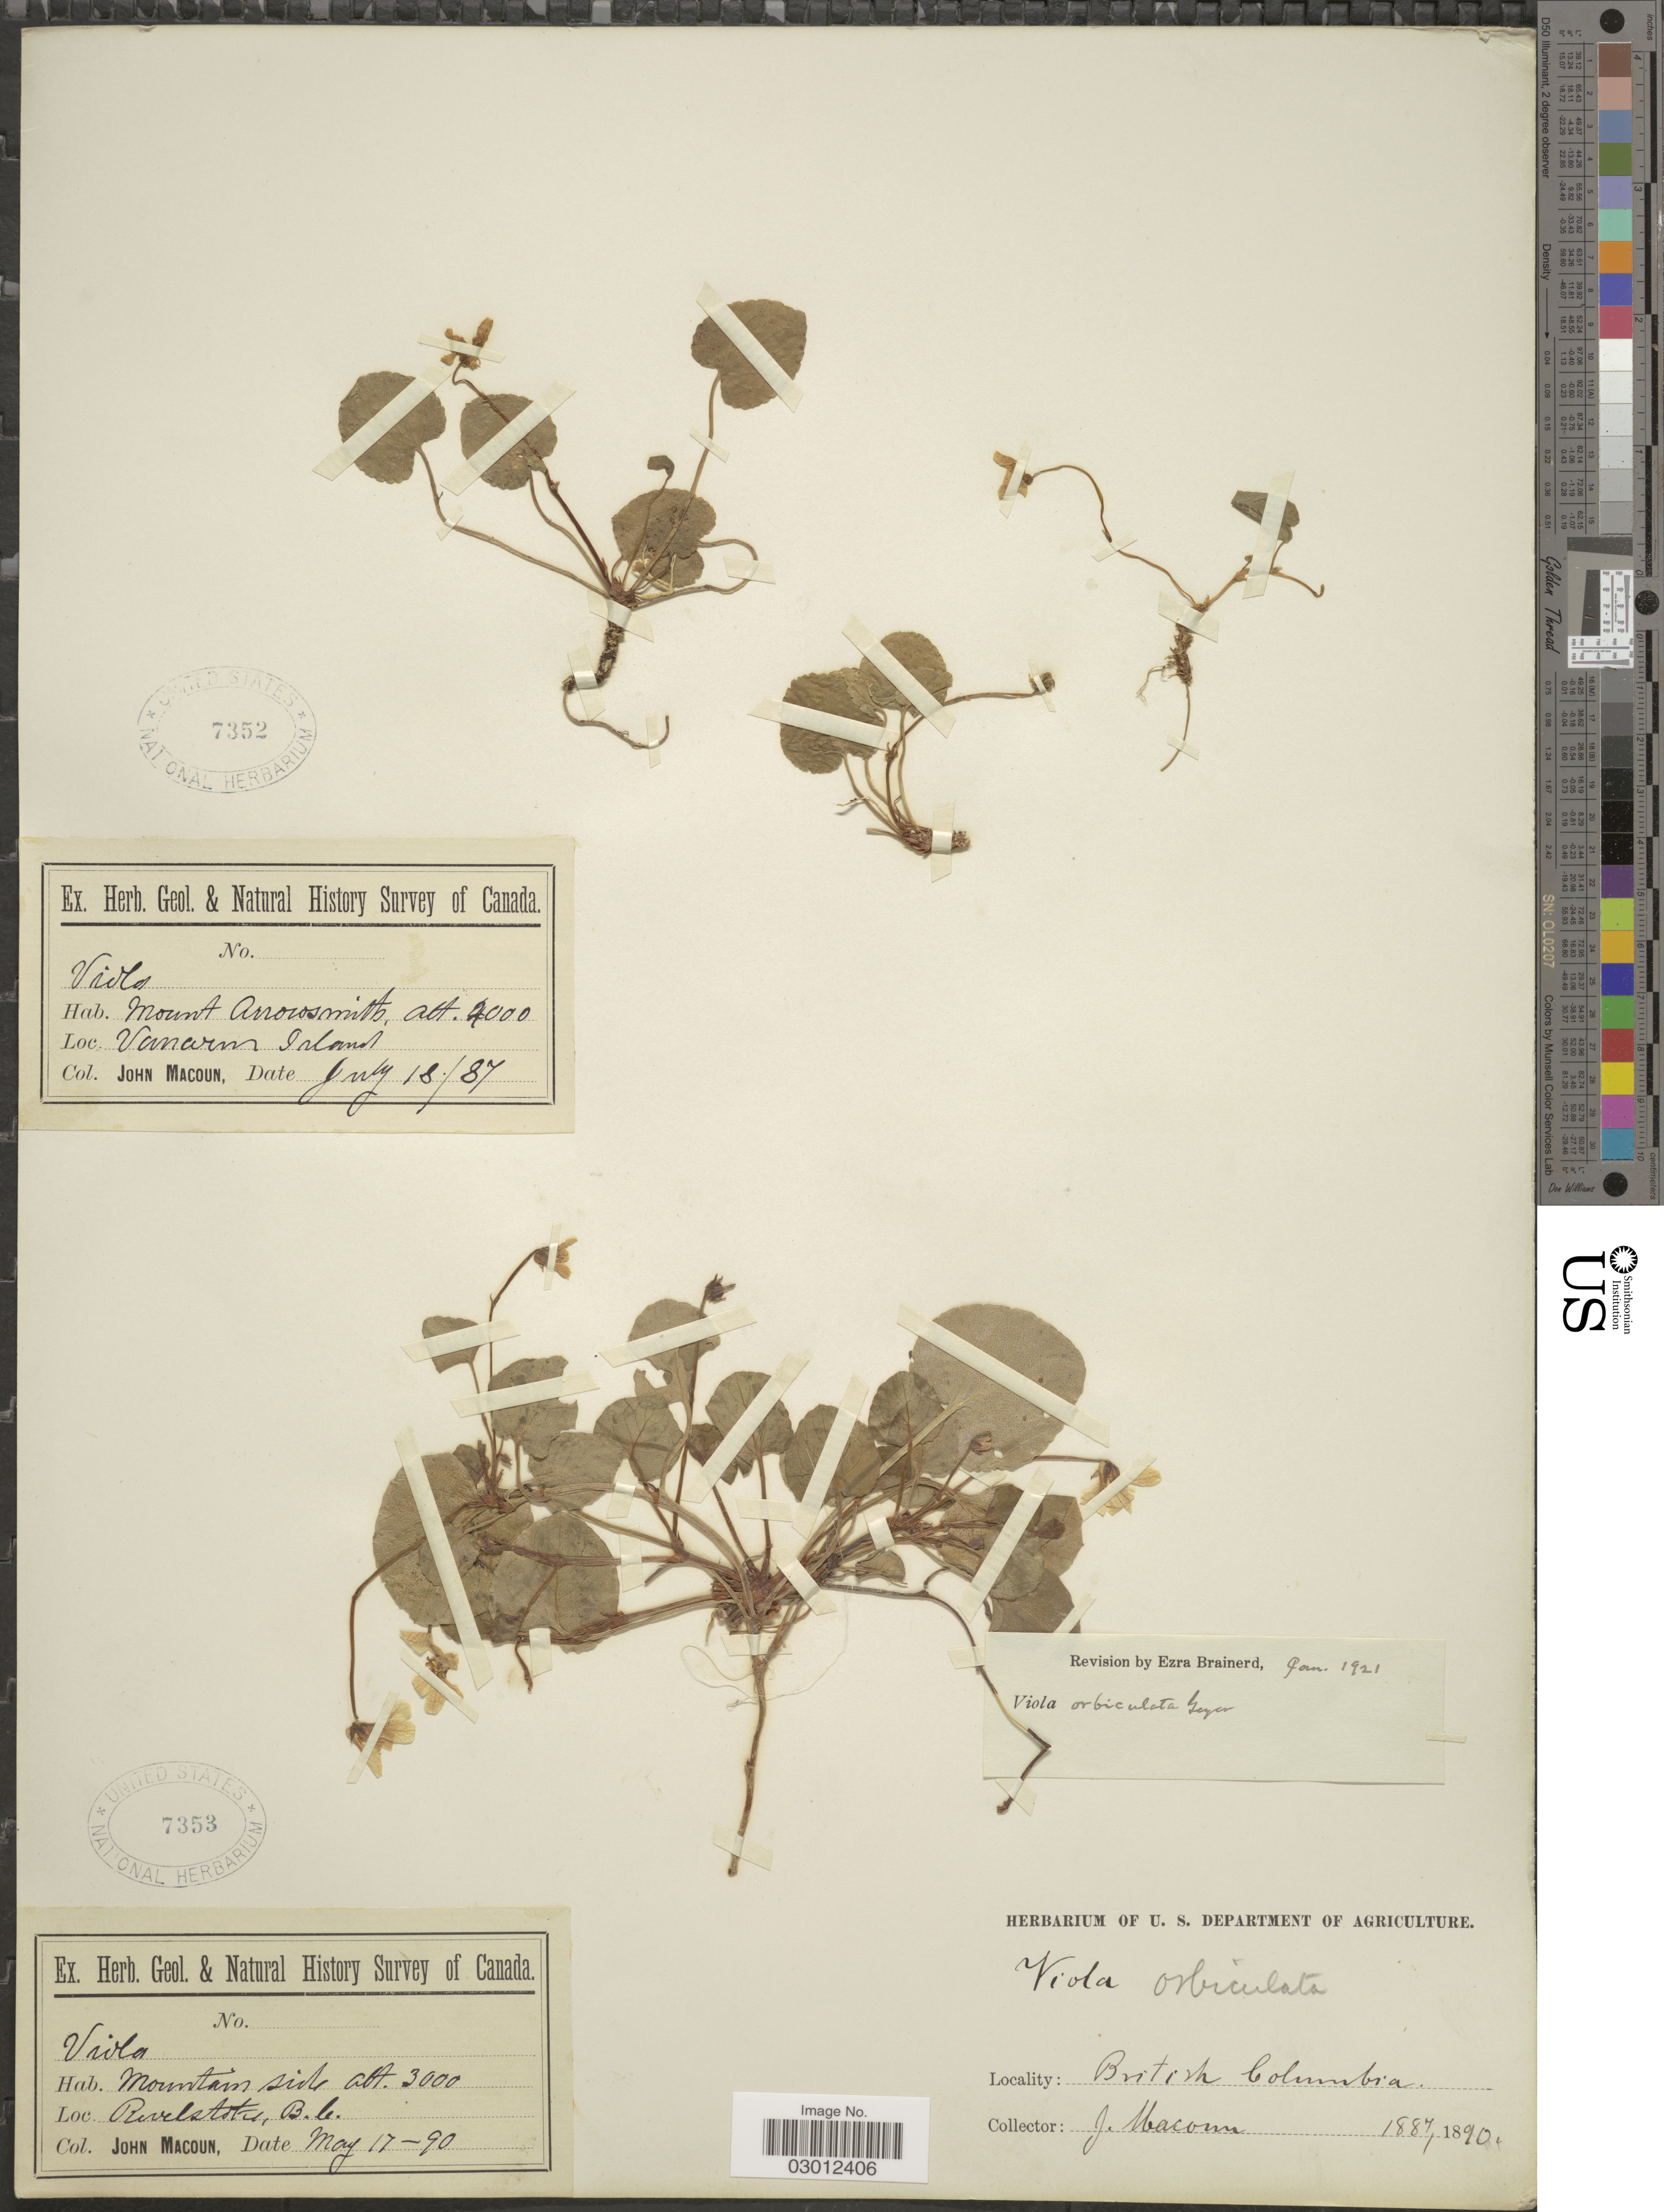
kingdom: Plantae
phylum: Tracheophyta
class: Magnoliopsida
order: Malpighiales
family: Violaceae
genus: Viola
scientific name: Viola orbiculata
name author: Geyer ex Hook.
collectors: J. Macoun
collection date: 1890-05-17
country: Canada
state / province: British Columbia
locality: Mountain side. Revelstoke.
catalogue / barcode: US 7353-2